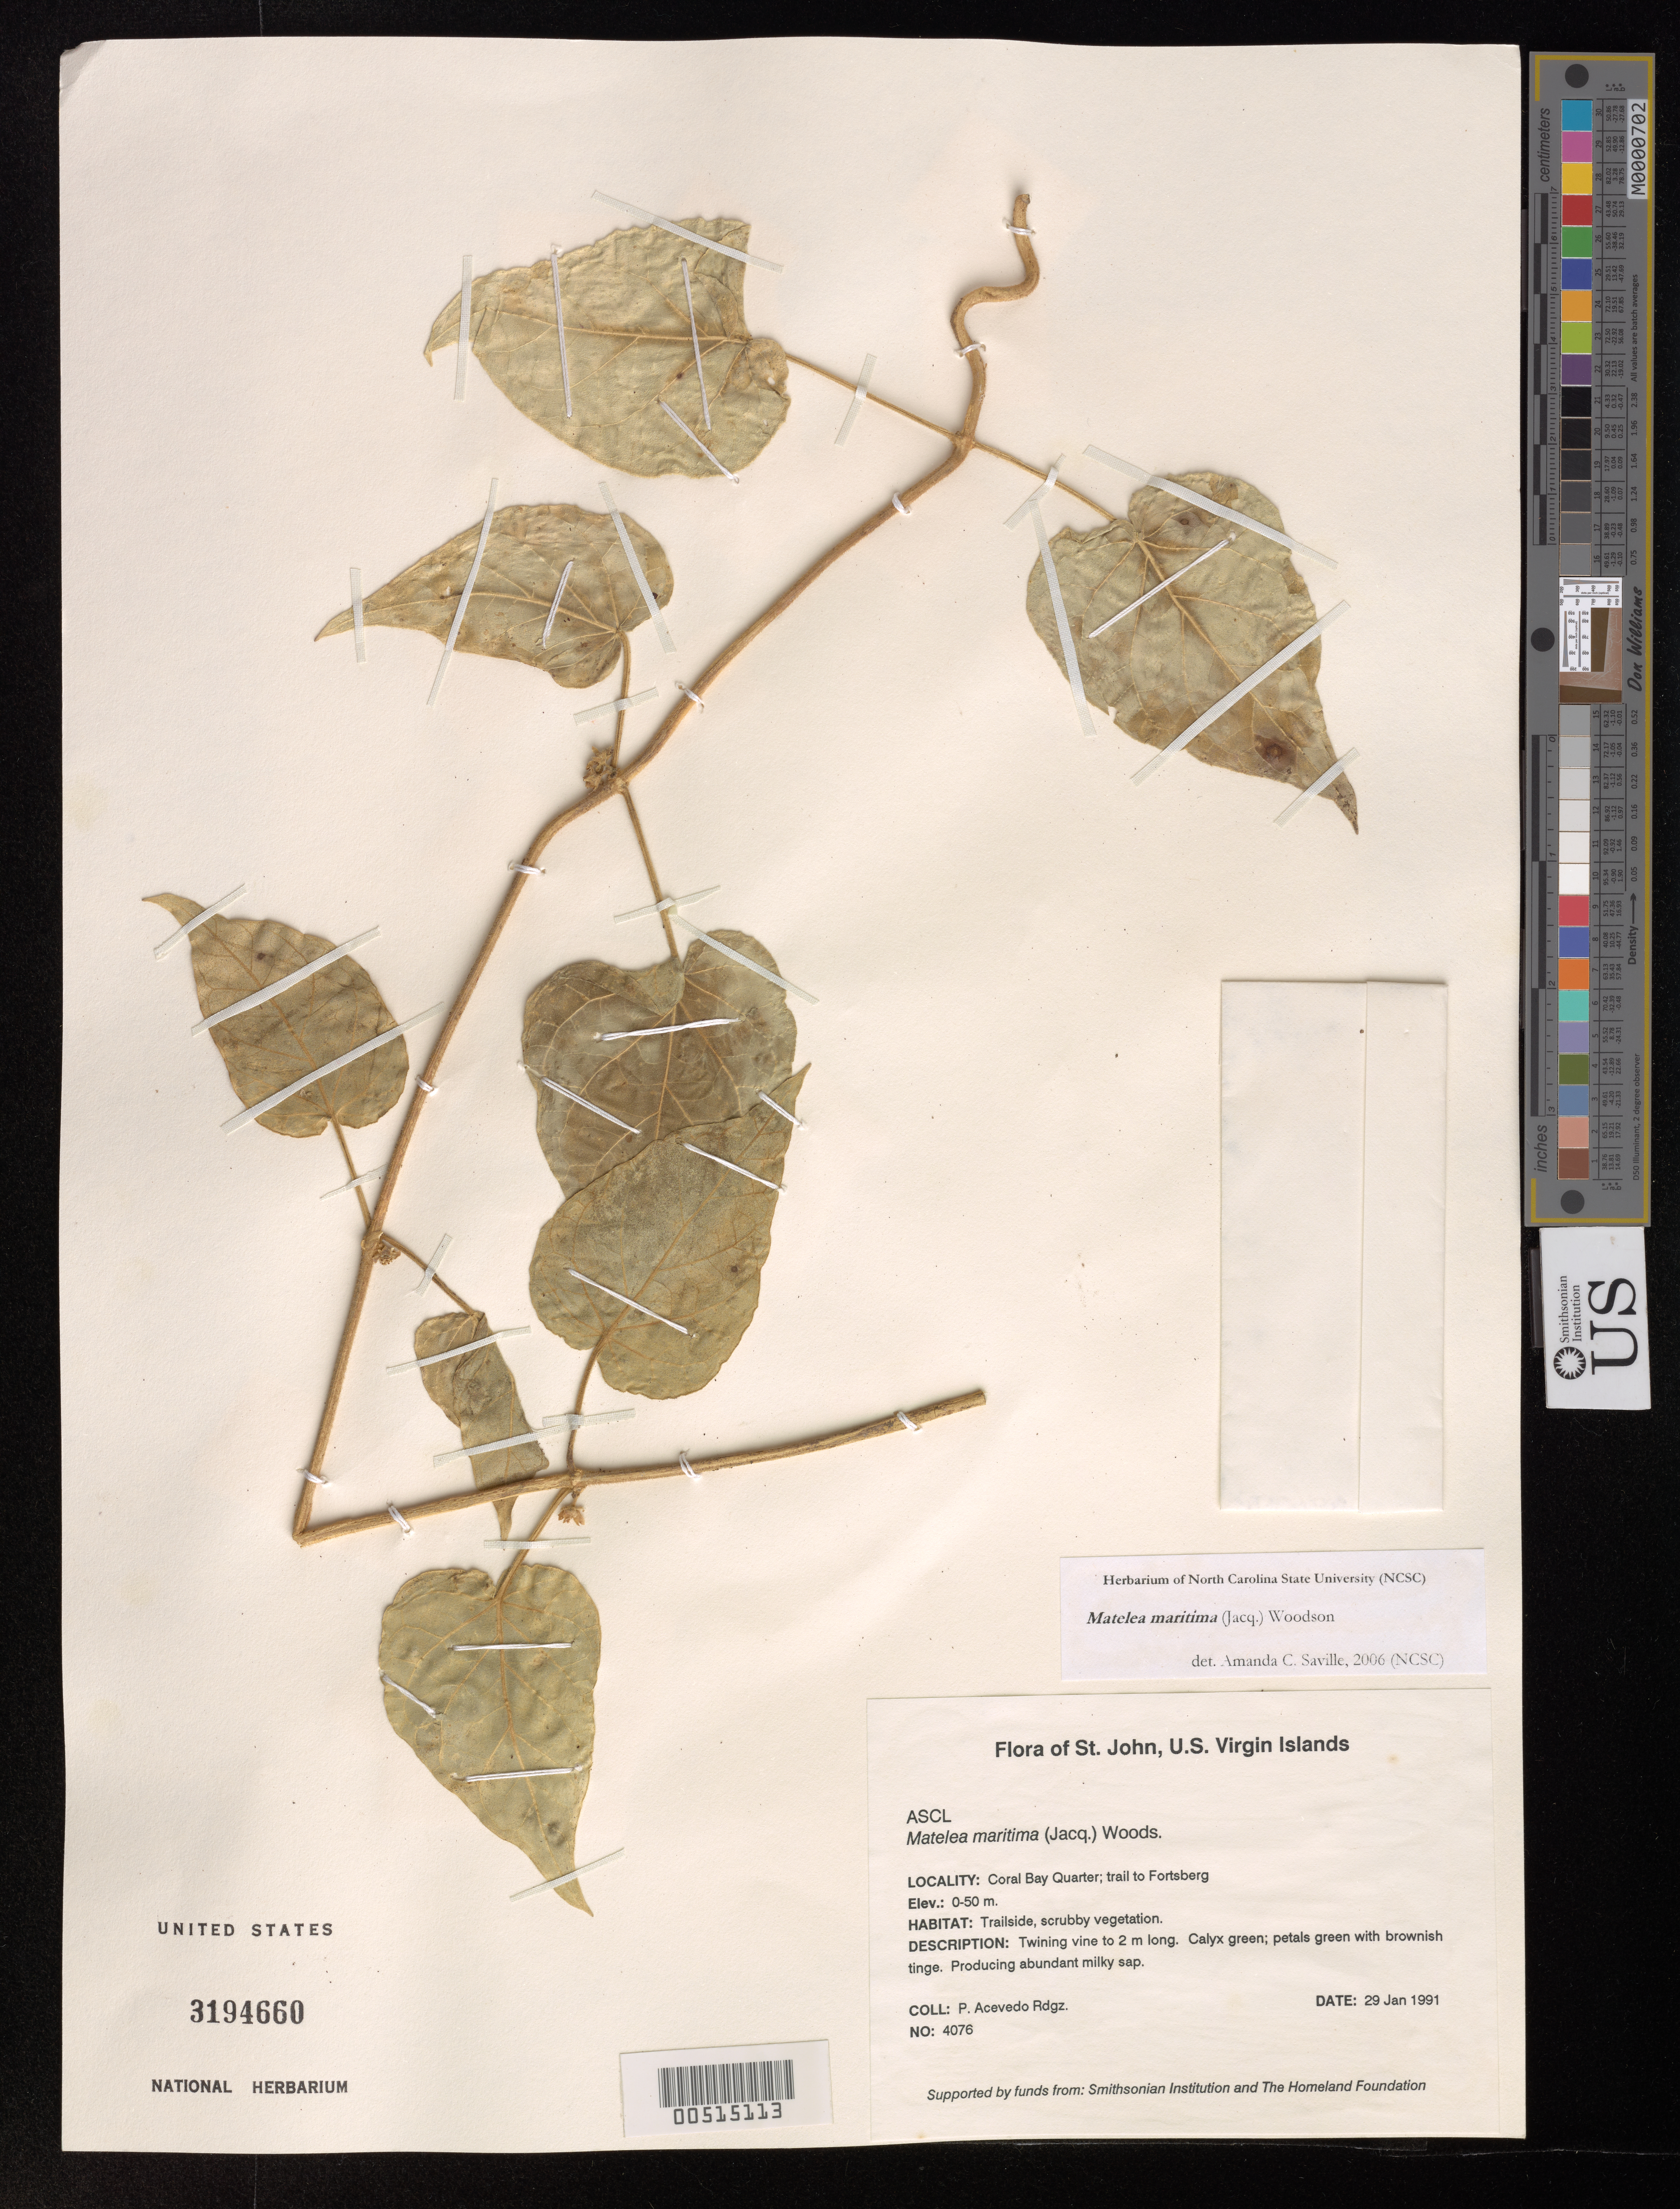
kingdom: Plantae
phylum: Tracheophyta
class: Magnoliopsida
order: Gentianales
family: Apocynaceae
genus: Matelea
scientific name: Matelea maritima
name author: (Jacq.) Woodson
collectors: P. Acevedo-Rodr.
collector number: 4076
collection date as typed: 29 Jan 1991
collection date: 1991-01-29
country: U.S. Virgin Islands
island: St. John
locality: Coral Bay Quarter; trail to Fortsberg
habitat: Trailside, scrubby vegetation.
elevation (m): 0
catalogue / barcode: US 3194660